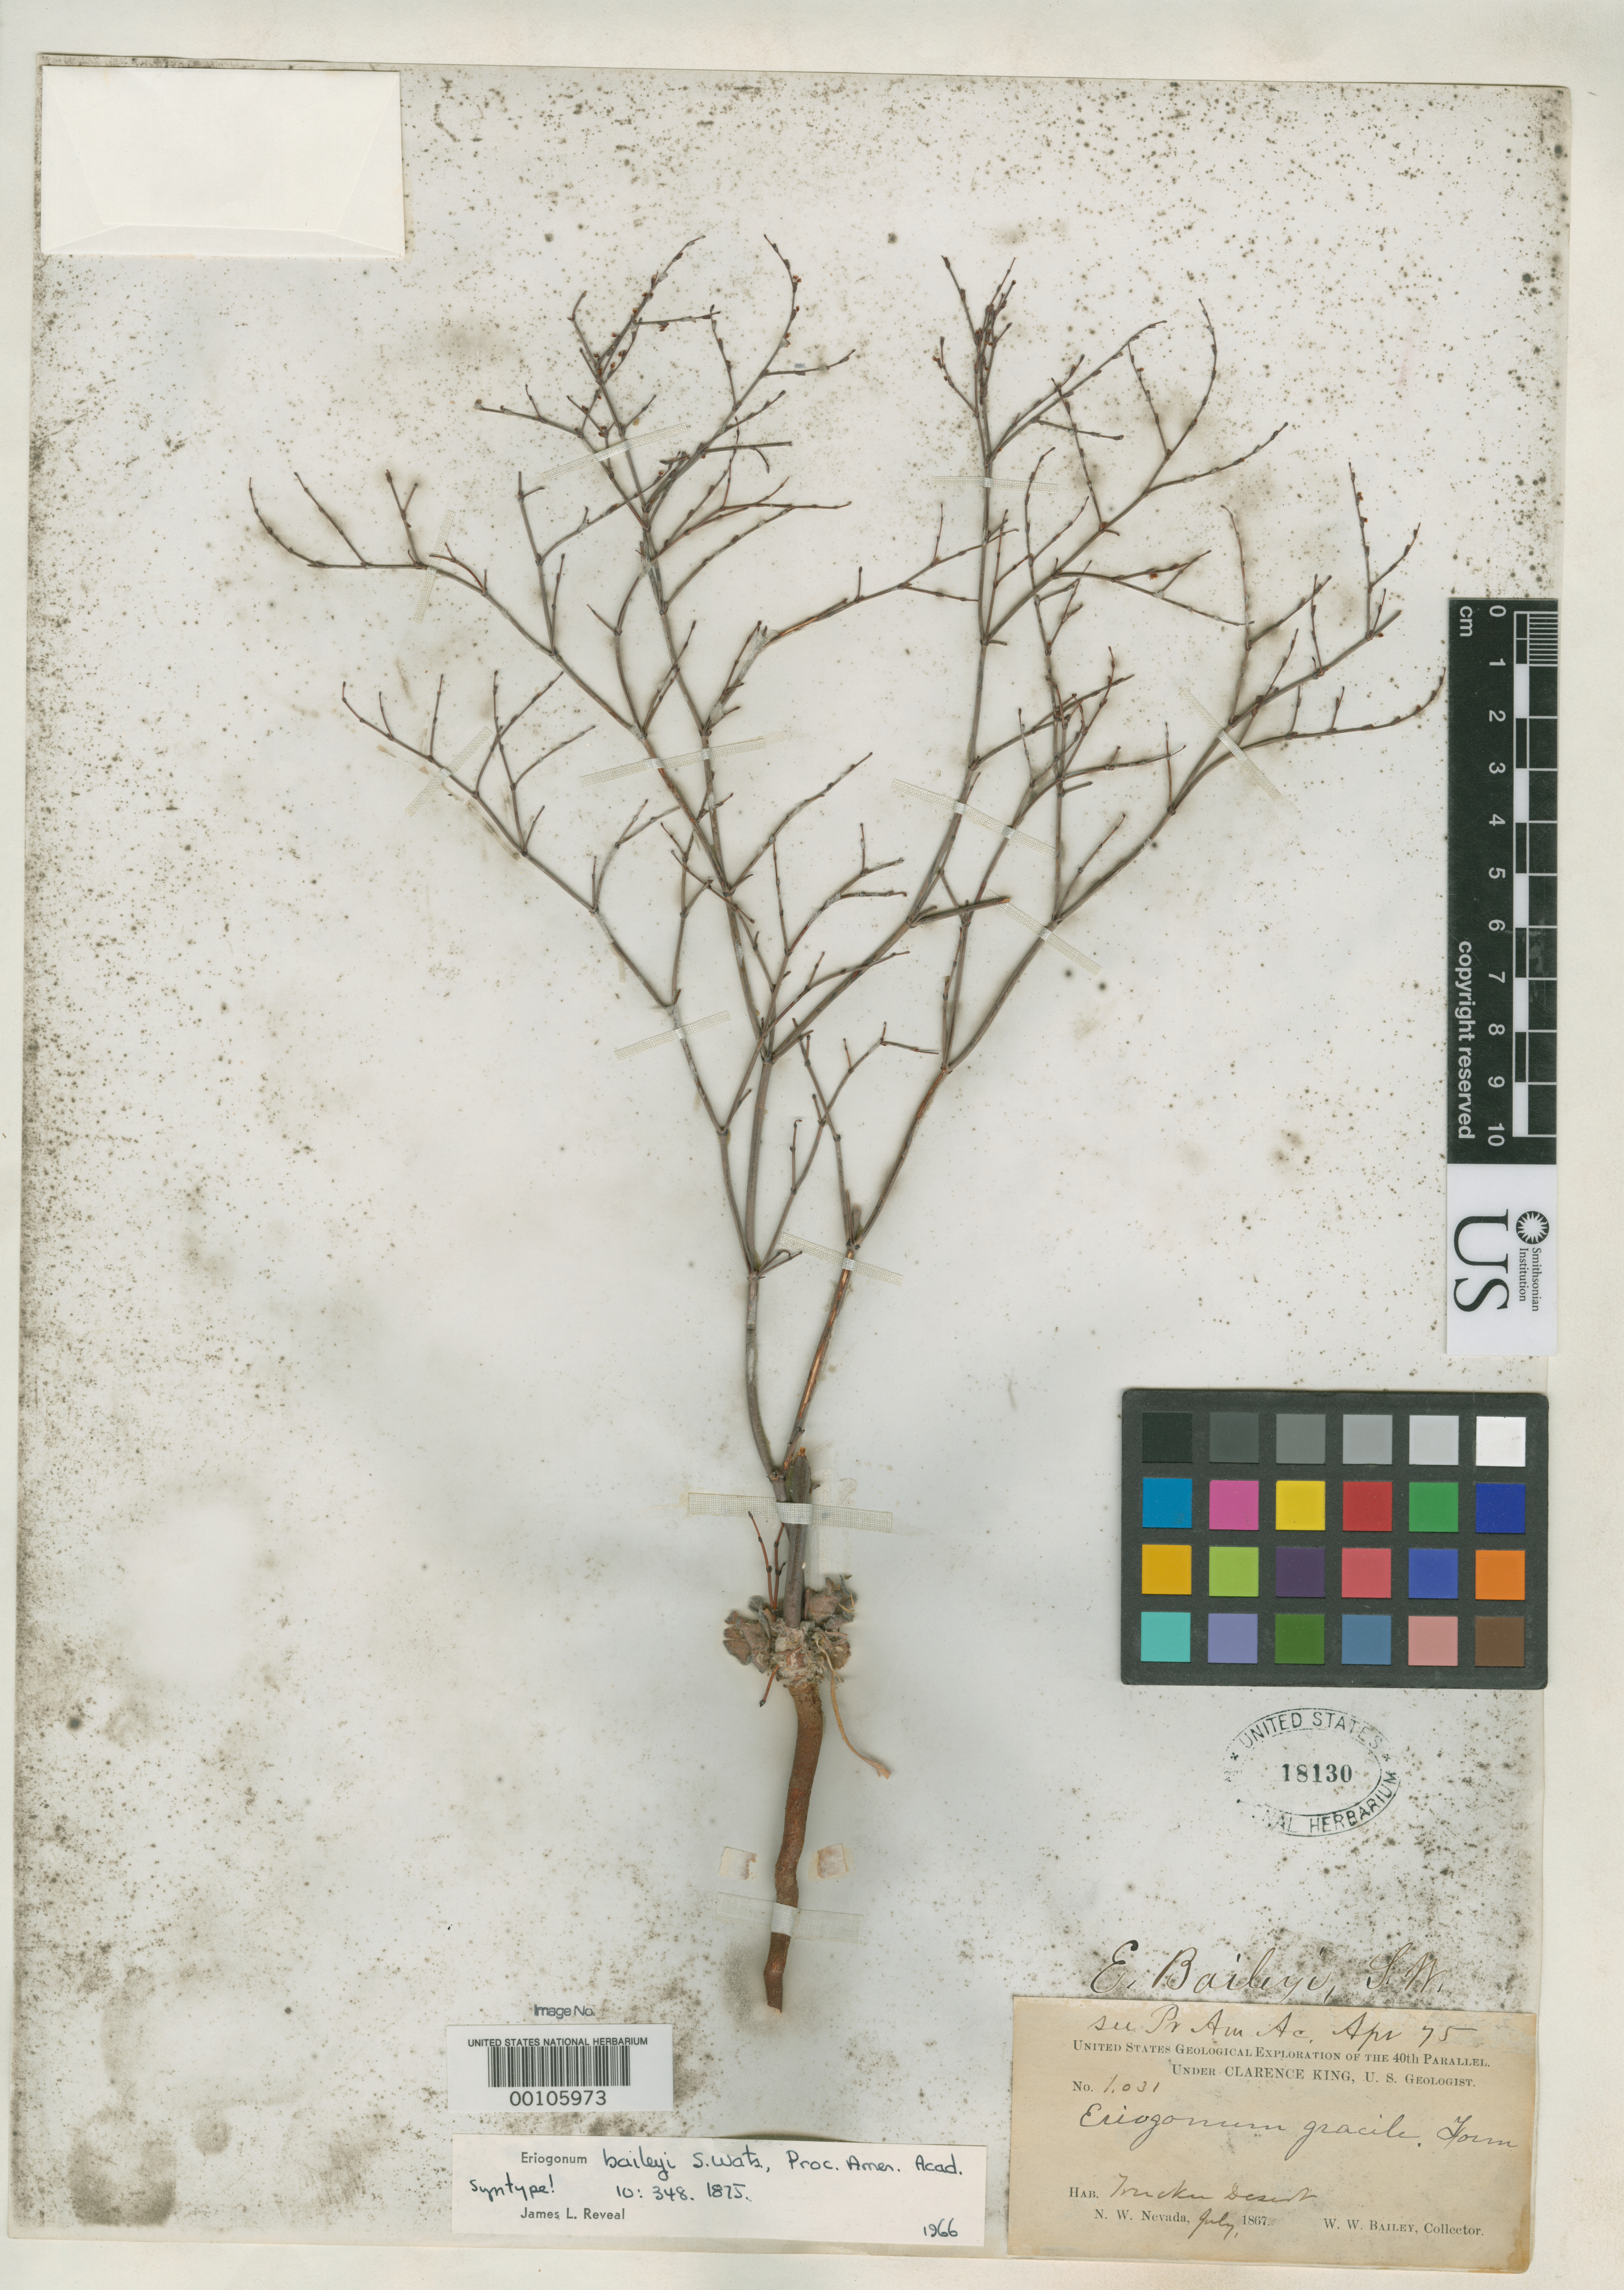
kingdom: Plantae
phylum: Tracheophyta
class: Magnoliopsida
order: Caryophyllales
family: Polygonaceae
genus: Eriogonum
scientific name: Eriogonum baileyi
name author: S. Watson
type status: Isosyntype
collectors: W. W. Bailey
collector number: Watson 1031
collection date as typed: Jul 1867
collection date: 1867-07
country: United States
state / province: Nevada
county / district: Churchill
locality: Truckee Desert.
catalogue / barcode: US 18130